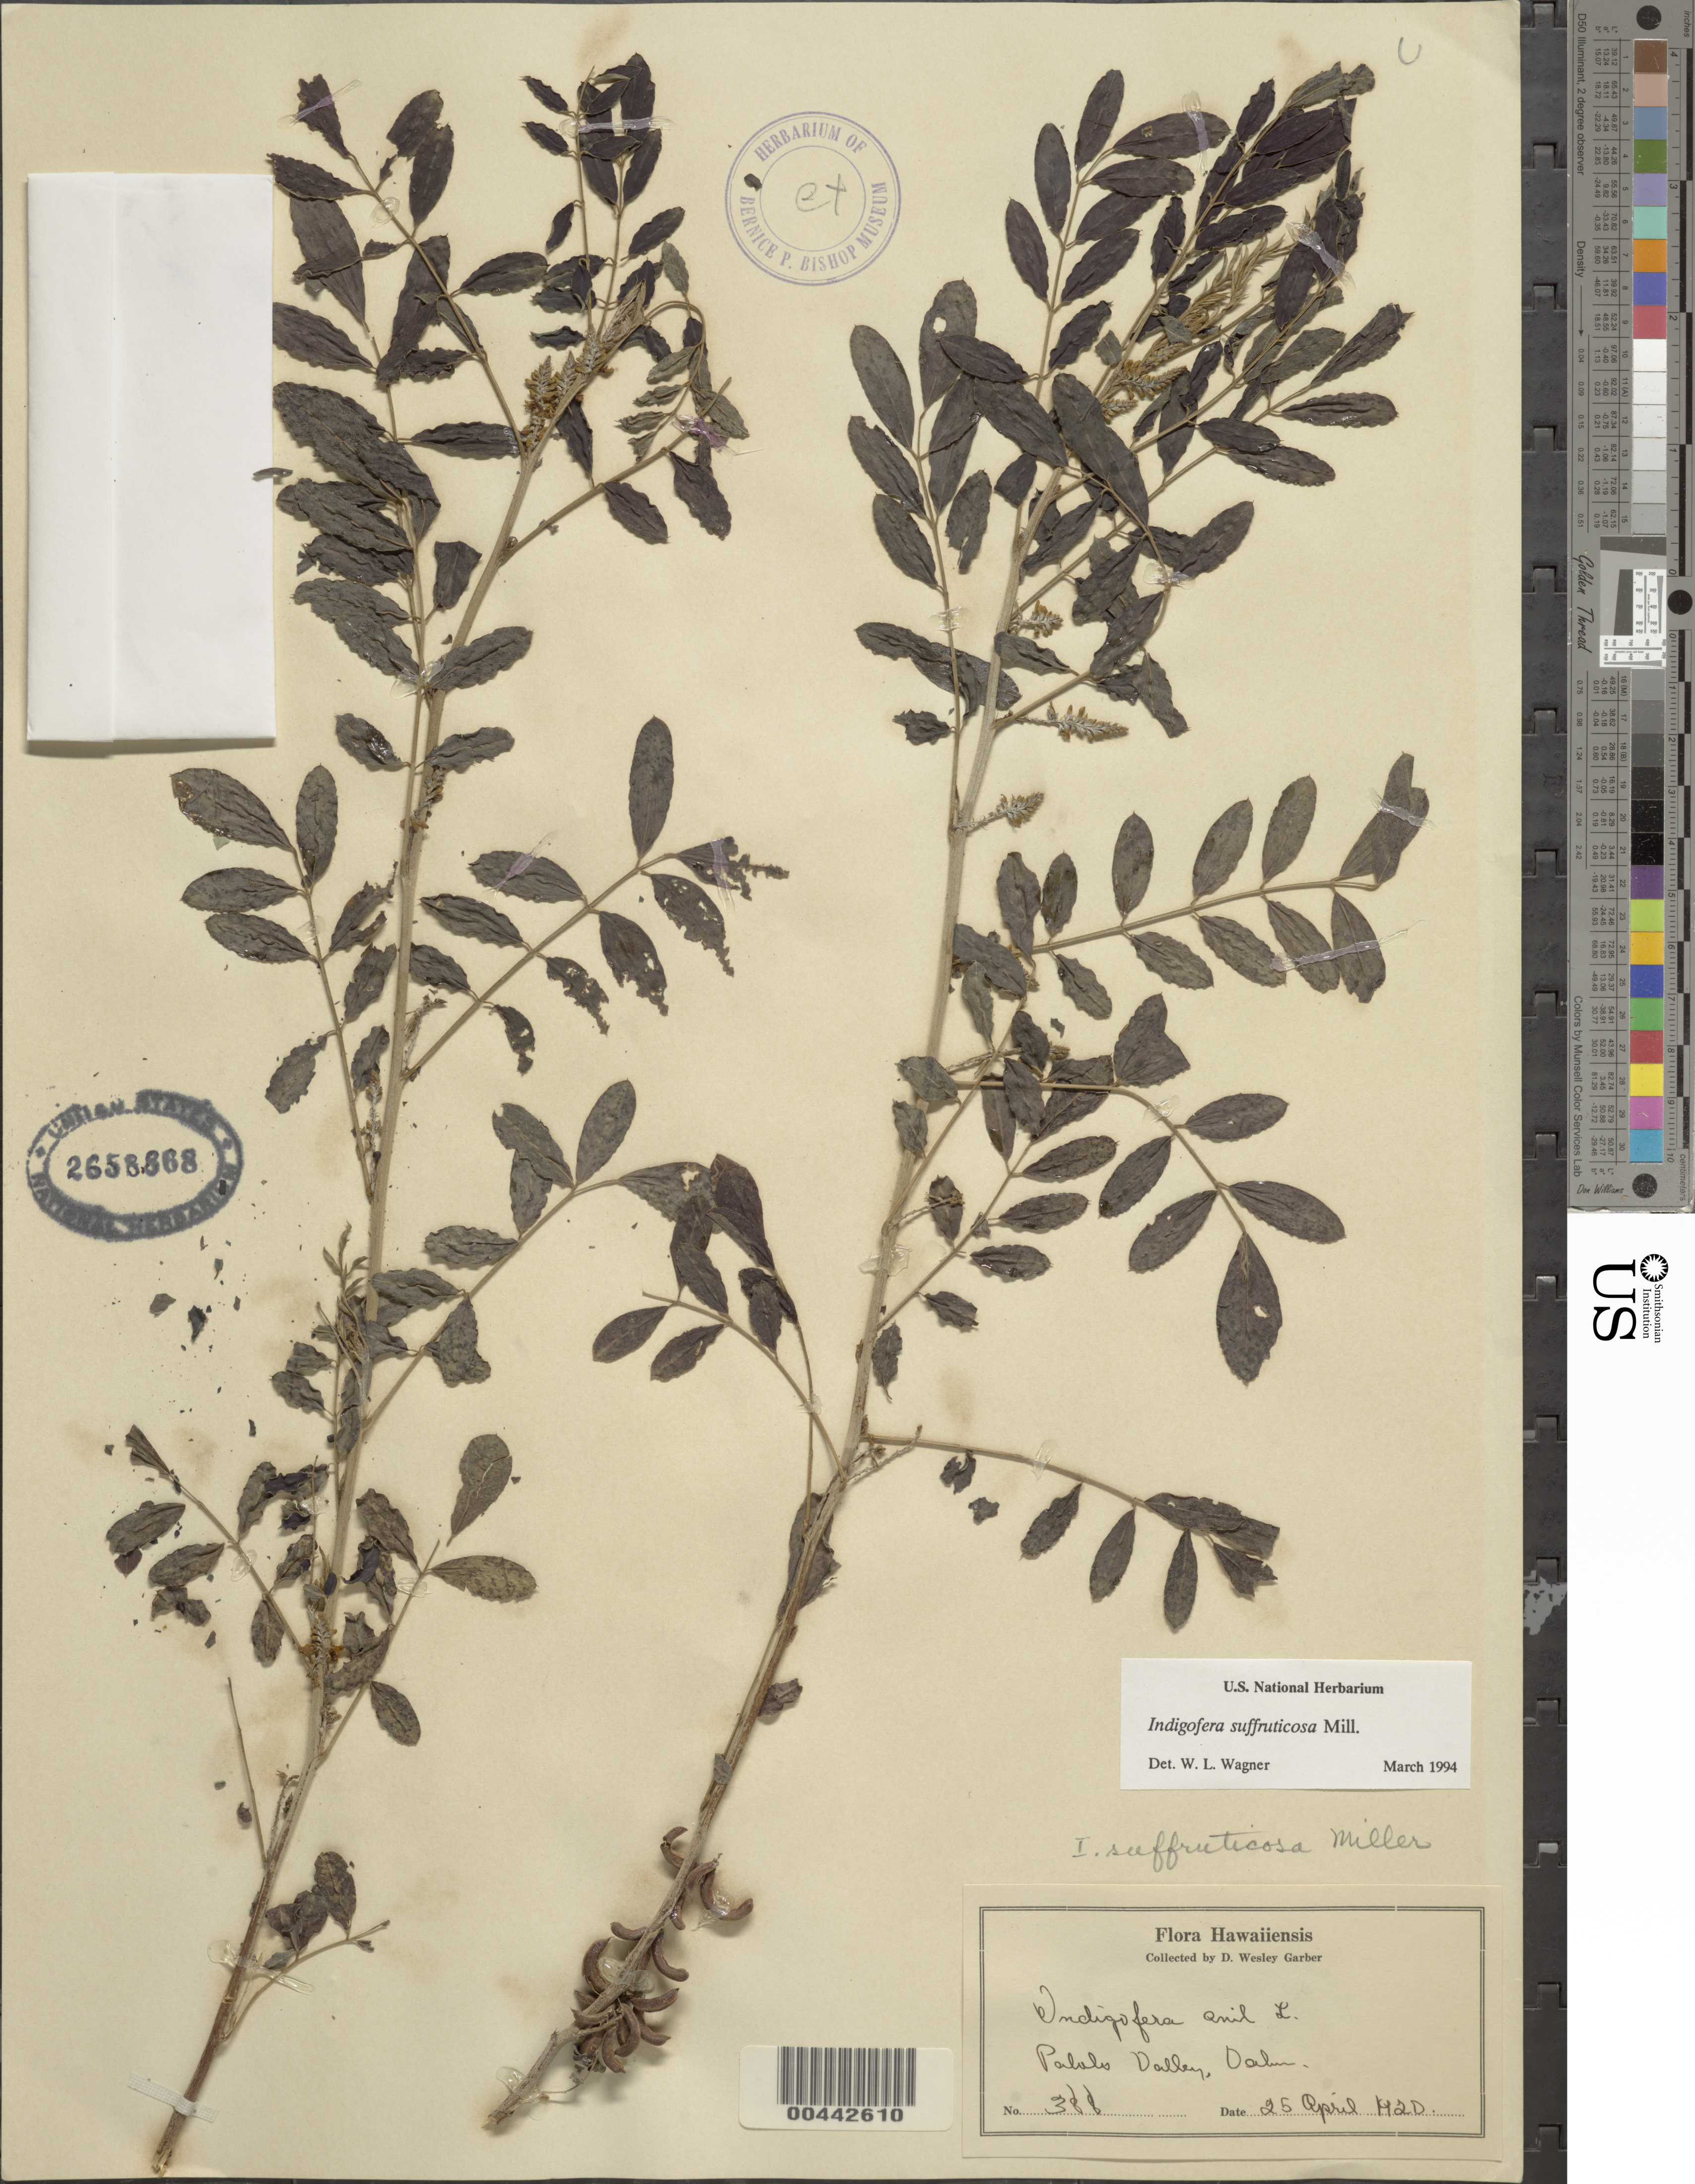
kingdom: Plantae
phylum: Tracheophyta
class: Magnoliopsida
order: Fabales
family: Fabaceae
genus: Indigofera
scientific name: Indigofera suffruticosa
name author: Mill.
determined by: Wagner, W. L., (BOT), Smithsonian Institution - National Museum of Natural History (UNITED STATES)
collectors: D. W. Garber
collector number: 388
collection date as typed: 25 Apr 1920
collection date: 1920-04-25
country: United States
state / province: Hawaii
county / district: Honolulu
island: Oahu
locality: Palolo Valley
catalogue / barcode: US 2658868